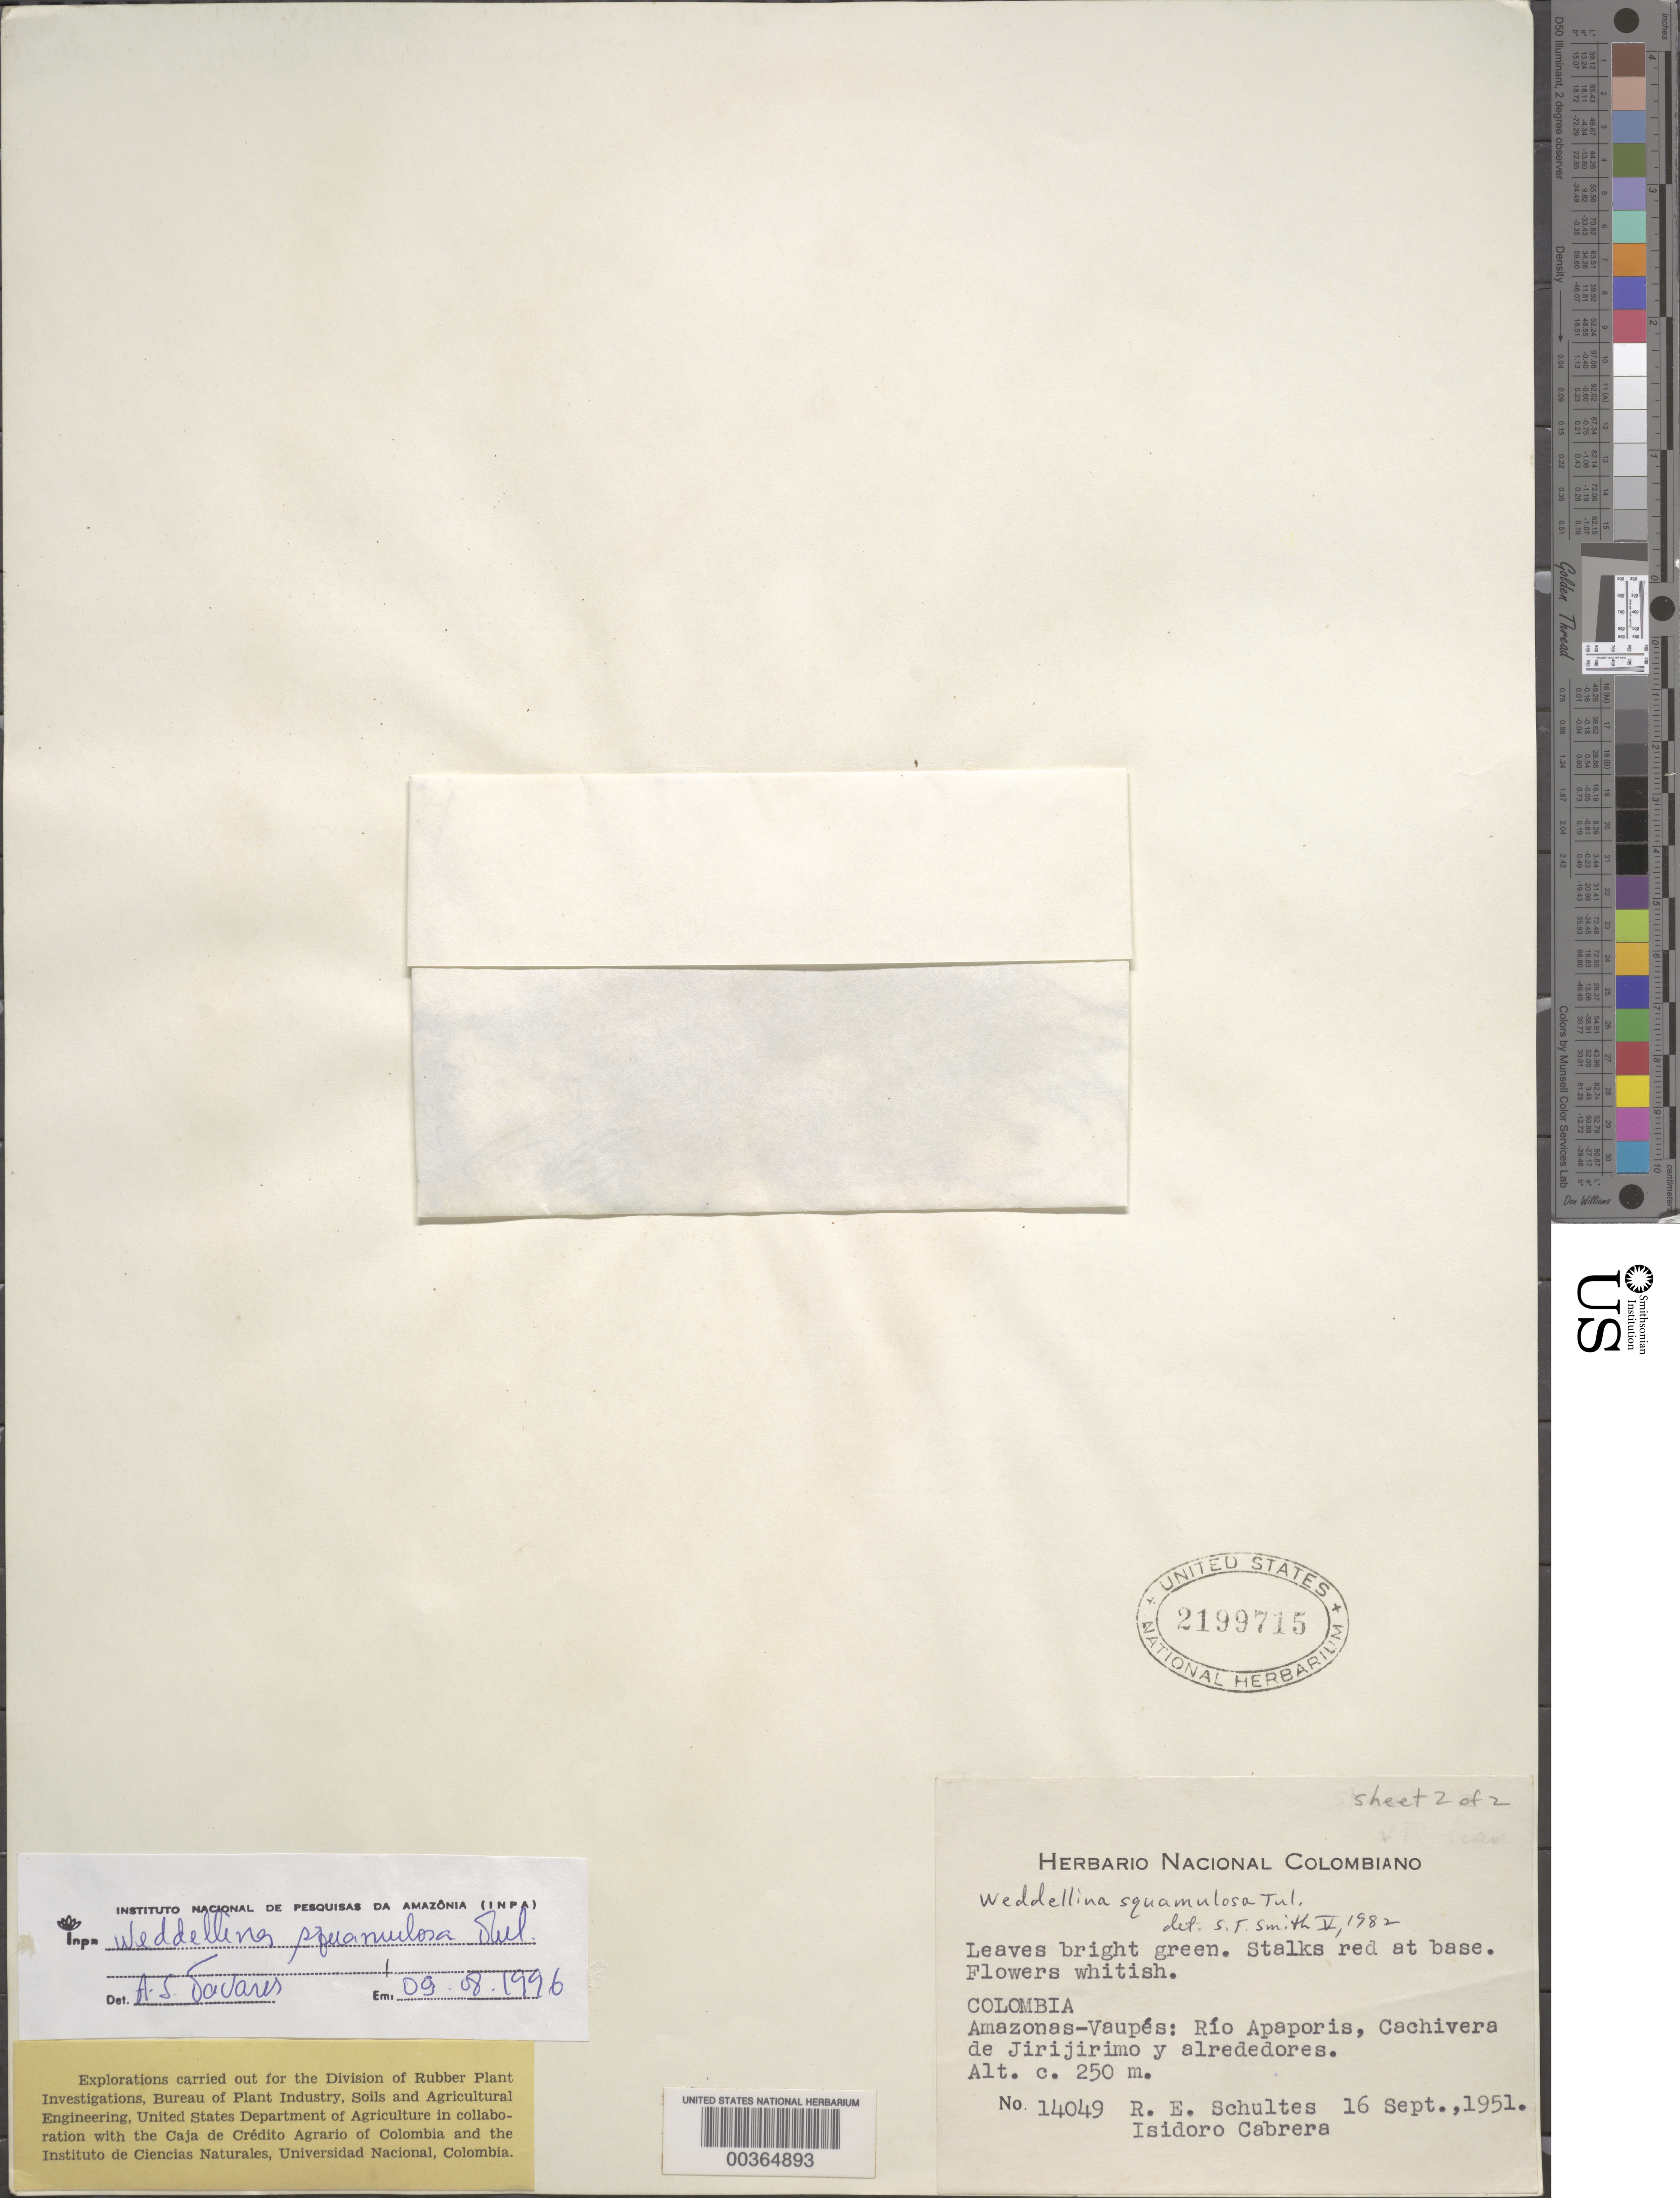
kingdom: Plantae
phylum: Tracheophyta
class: Magnoliopsida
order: Malpighiales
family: Podostemaceae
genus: Weddellina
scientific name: Weddellina squamulosa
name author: Tul.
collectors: R. E. Schultes & I. Cabrera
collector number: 14049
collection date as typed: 16 Sep 1951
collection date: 1951-09-16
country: Colombia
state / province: Amazônas / Vaupés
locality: Rio Apaporis, Cachivera de Jirijirimo y Alrededores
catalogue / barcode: US 2199715